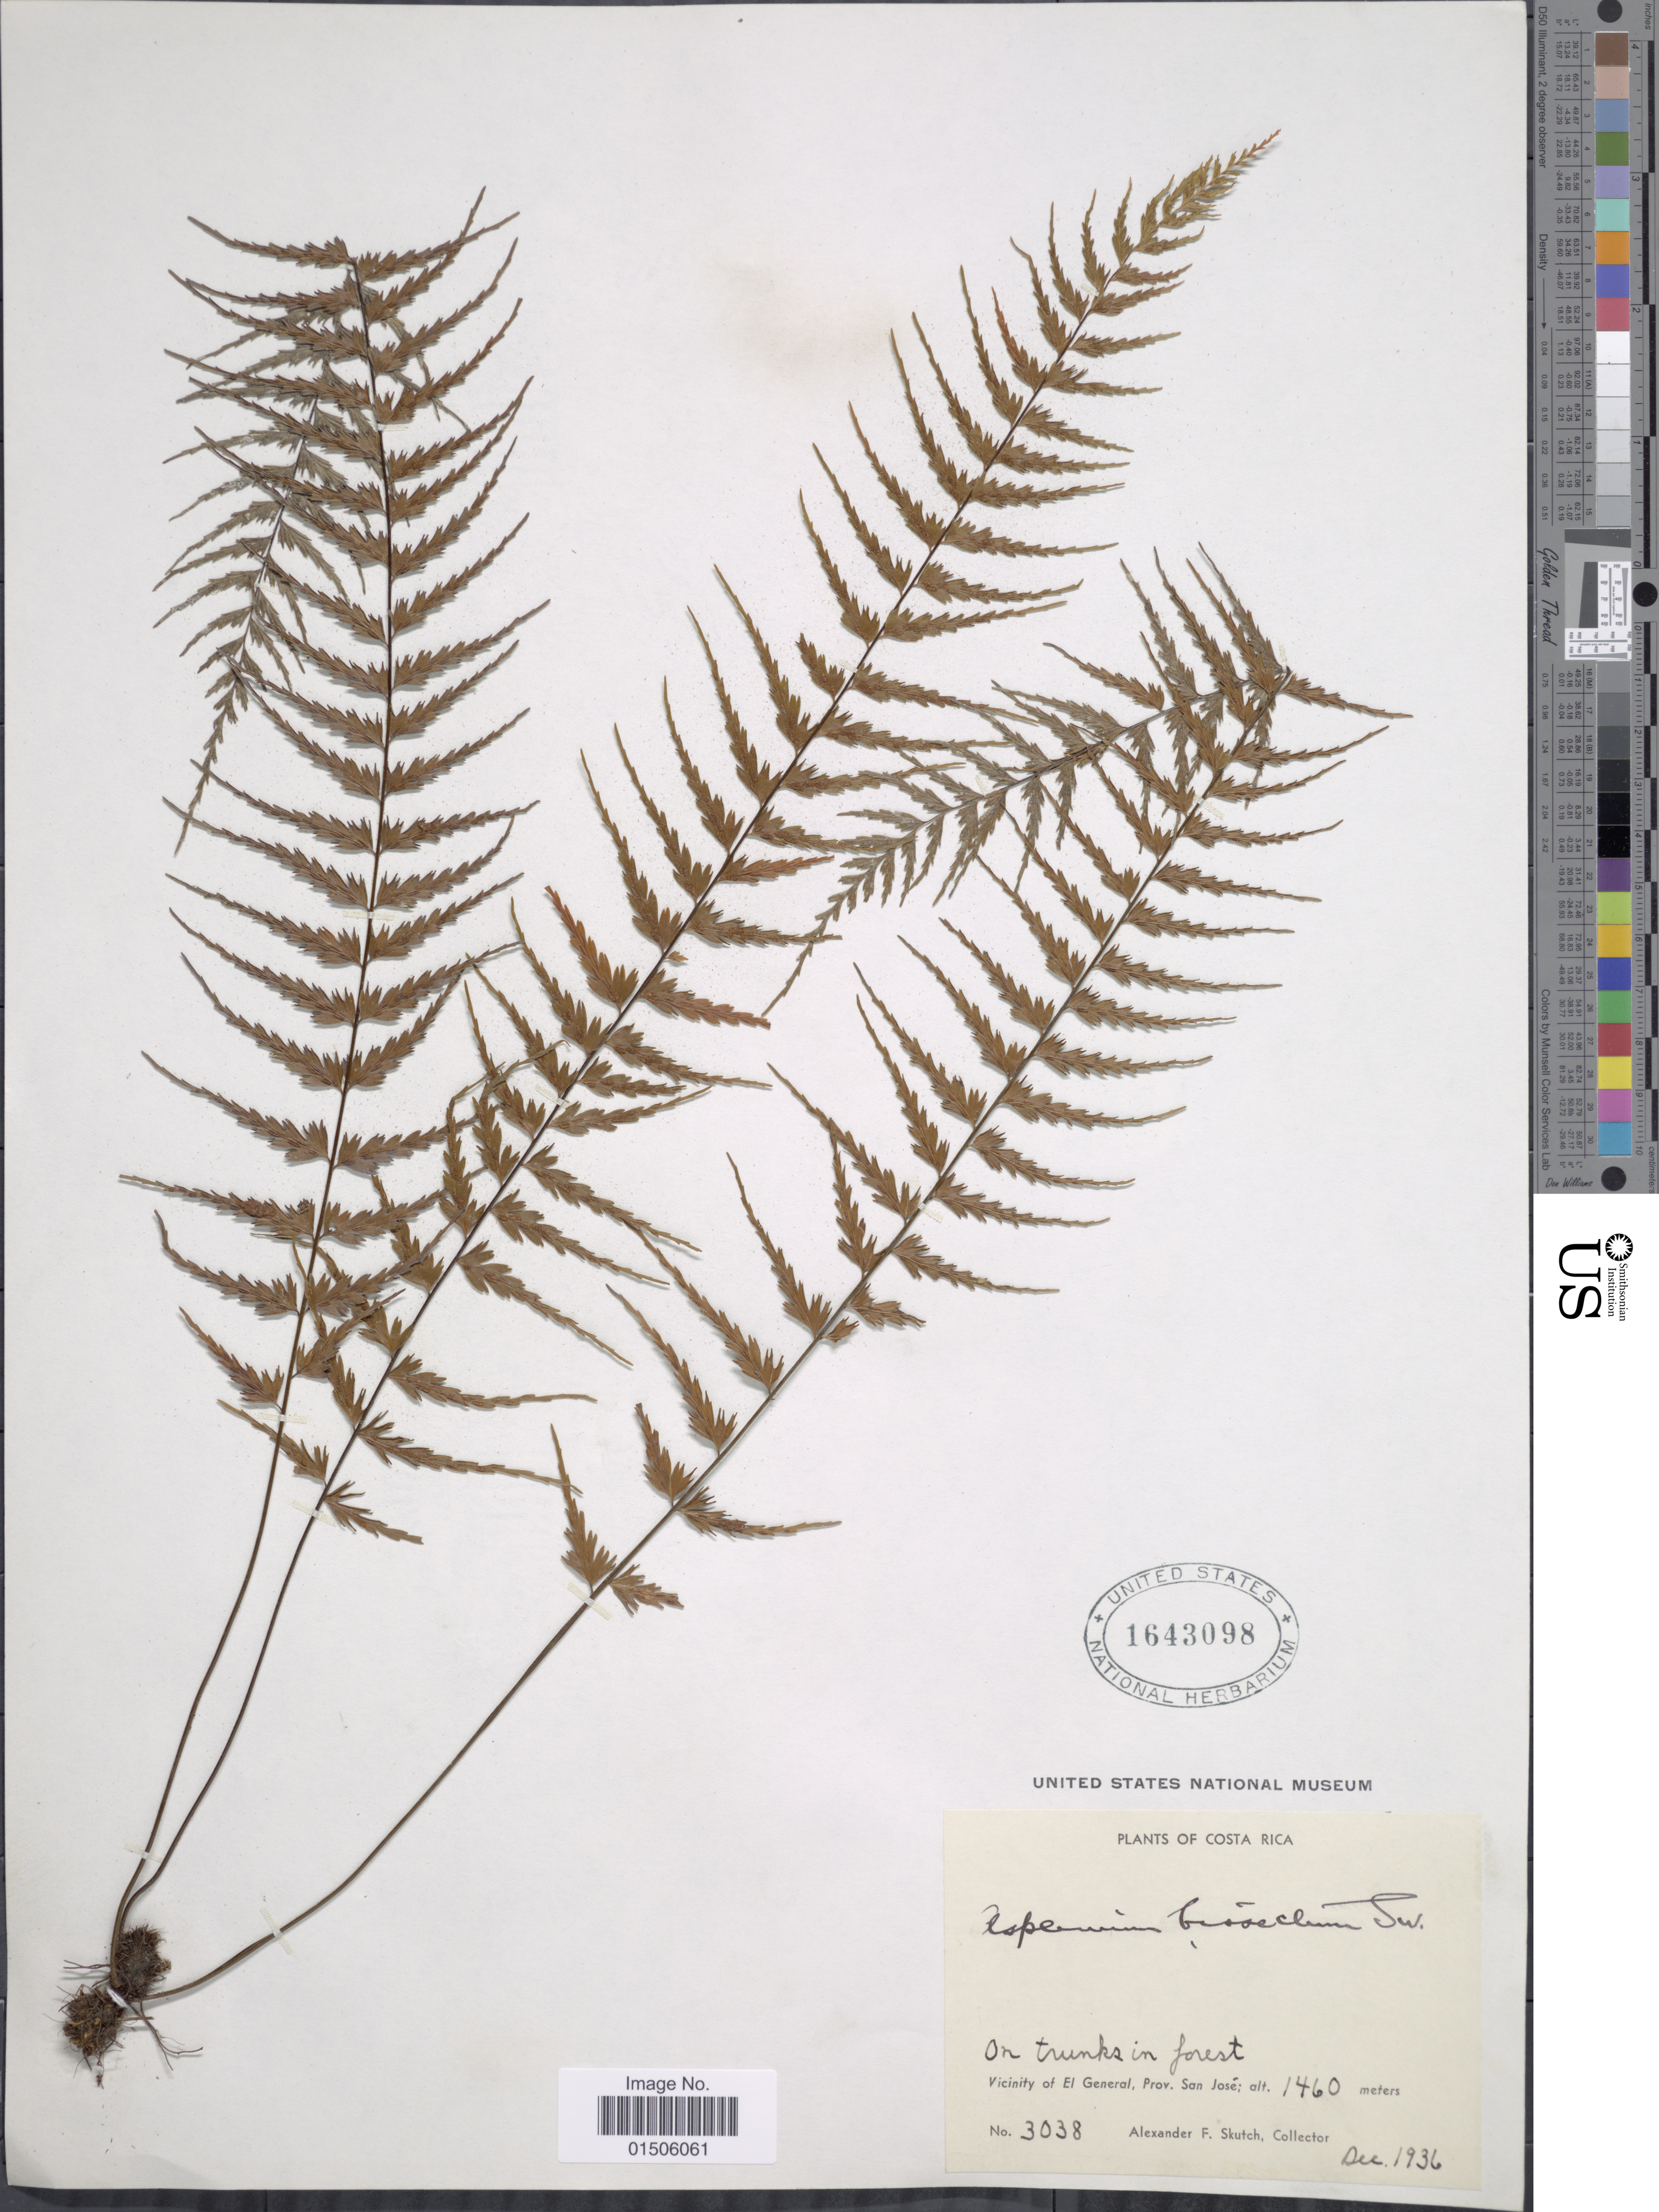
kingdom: Plantae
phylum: Tracheophyta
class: Polypodiopsida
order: Polypodiales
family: Aspleniaceae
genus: Asplenium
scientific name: Asplenium dissectum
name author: Sw.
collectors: A. F. Skutch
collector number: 3038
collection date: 1936-12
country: Costa Rica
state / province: San José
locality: Vicinity of El General. Prov. San Jose.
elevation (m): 1460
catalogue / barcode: US 1641855